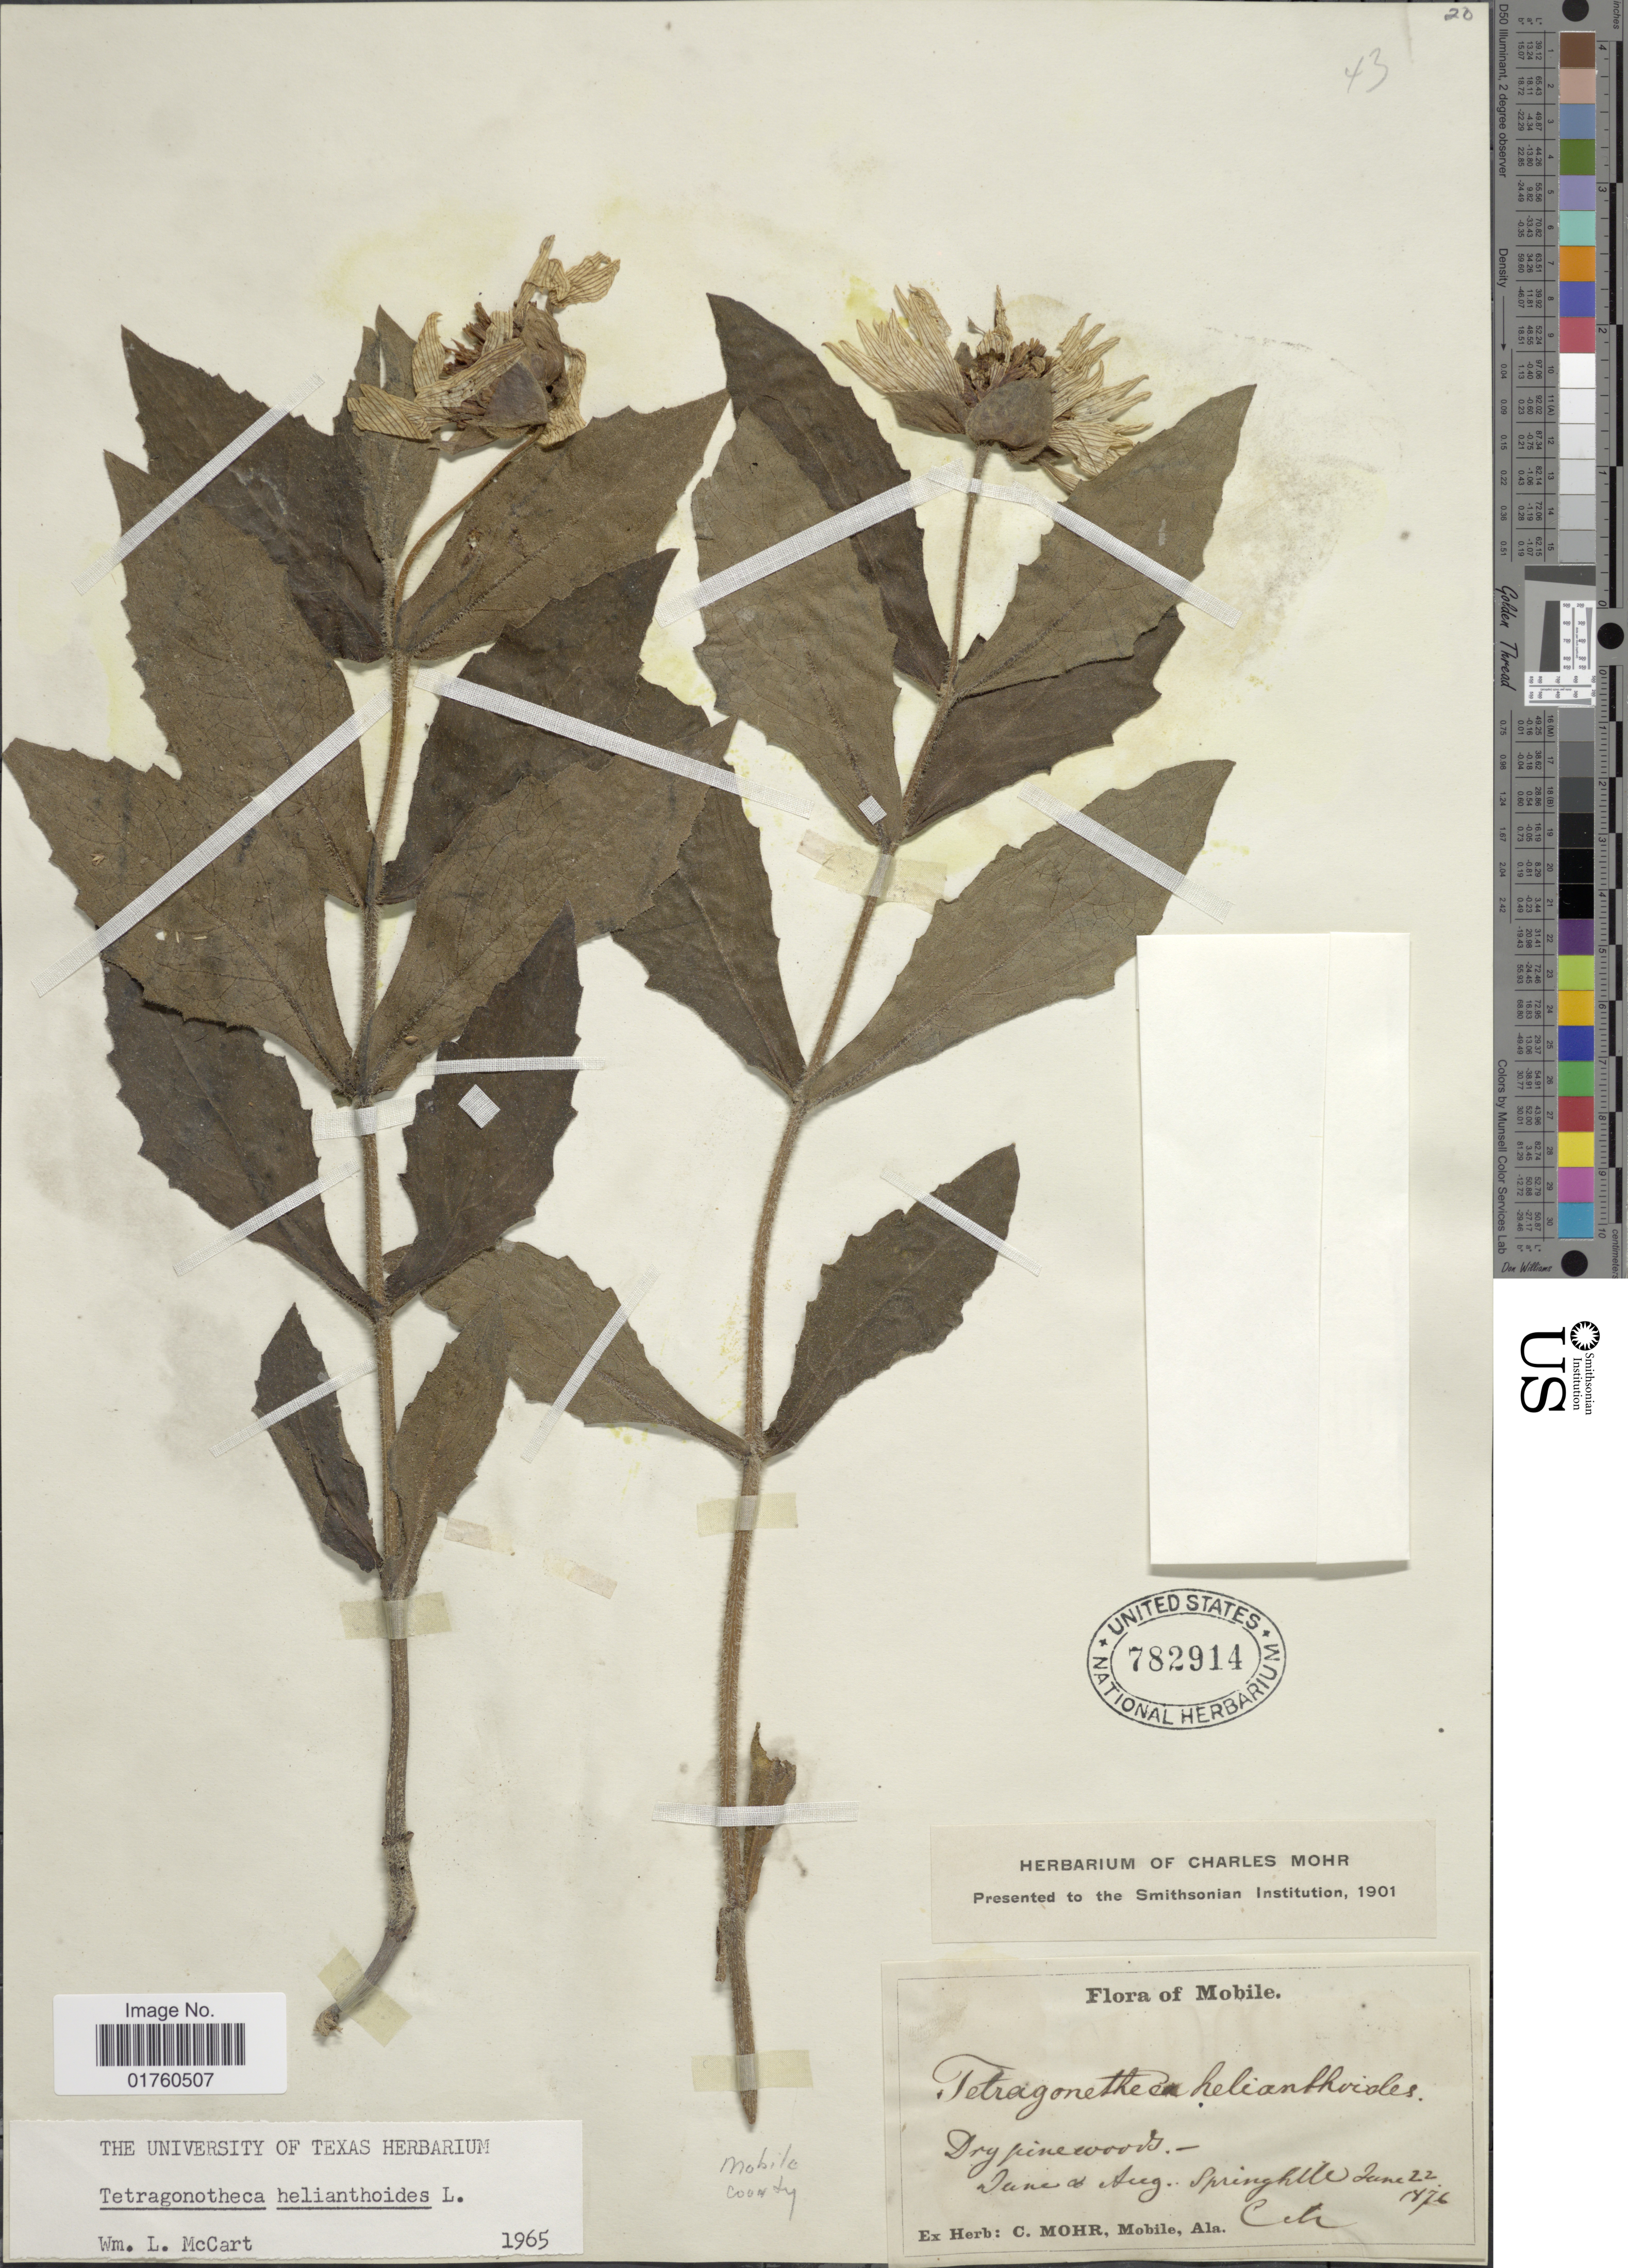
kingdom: Plantae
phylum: Tracheophyta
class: Magnoliopsida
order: Asterales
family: Asteraceae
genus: Tetragonotheca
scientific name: Tetragonotheca helianthoides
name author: L.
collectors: C. T. Mohr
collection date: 1876-06-22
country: United States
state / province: Alabama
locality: Mobile, Springhills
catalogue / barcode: US 782914